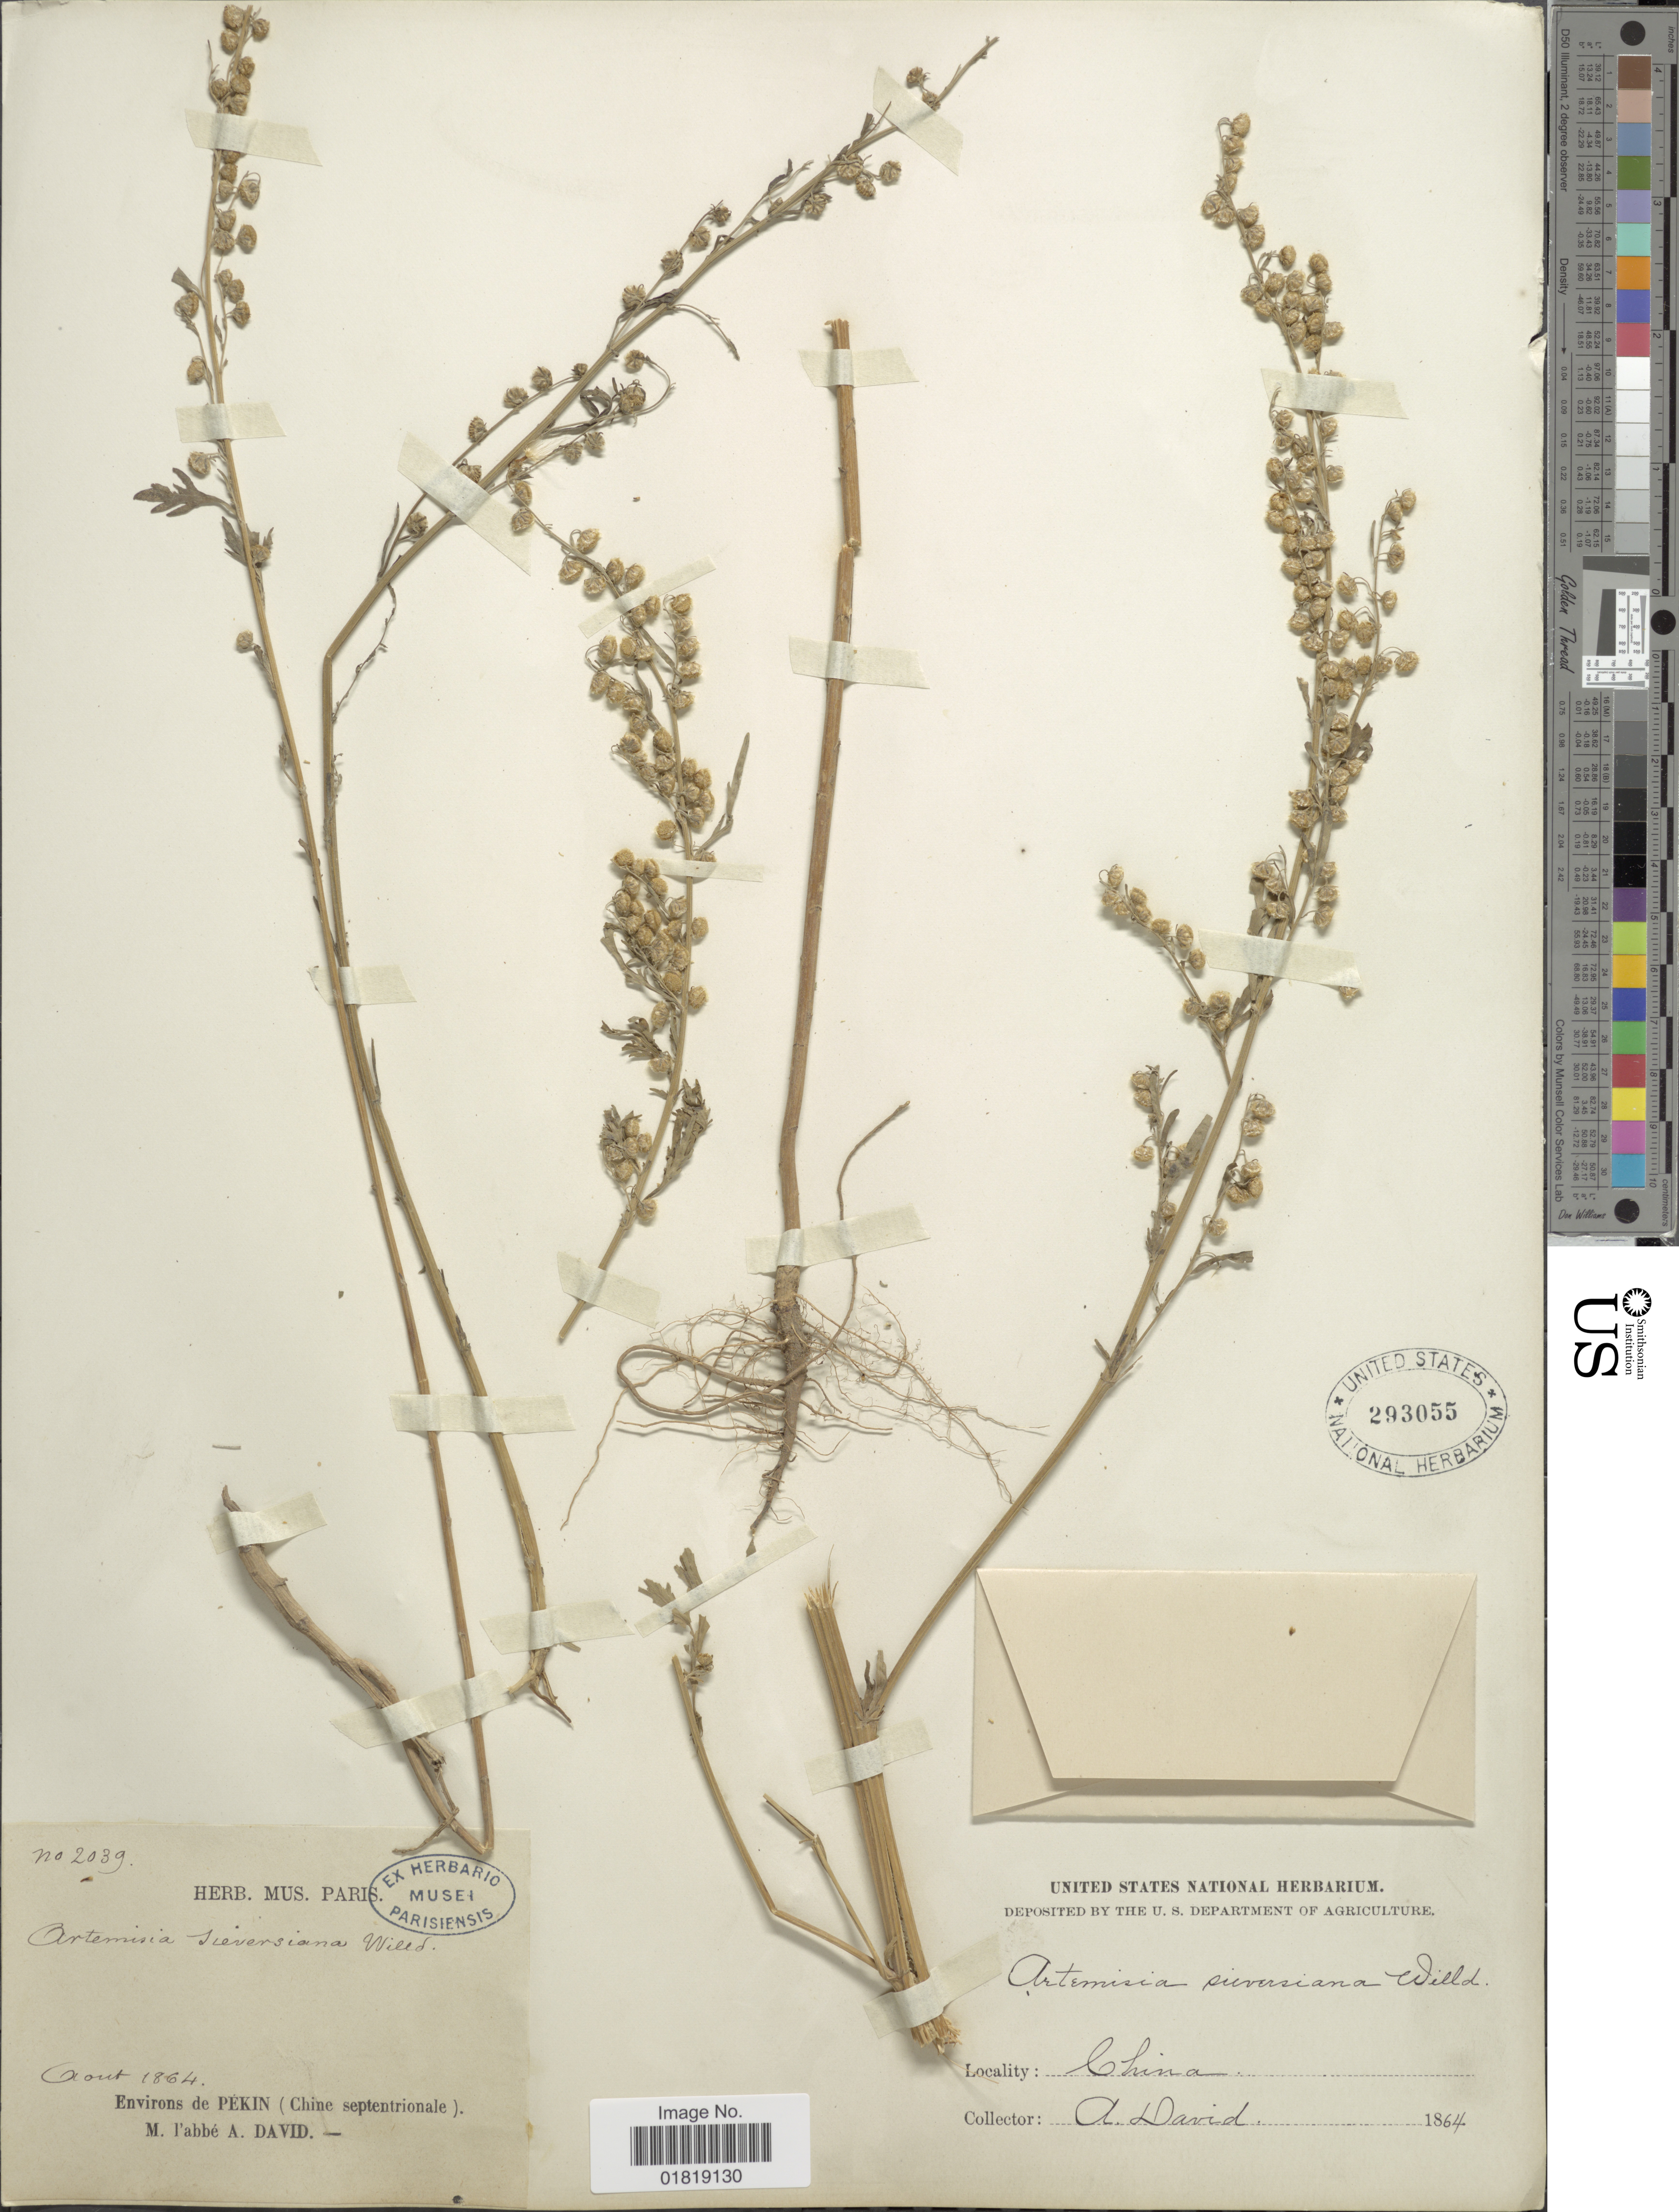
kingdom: Plantae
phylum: Tracheophyta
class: Magnoliopsida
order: Asterales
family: Asteraceae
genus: Artemisia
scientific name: Artemisia sieversiana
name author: Willd.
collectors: A. David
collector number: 2039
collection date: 1864-08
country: China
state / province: Beijing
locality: Environs de Pekin (Chine septentrionale)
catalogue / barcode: US 293055